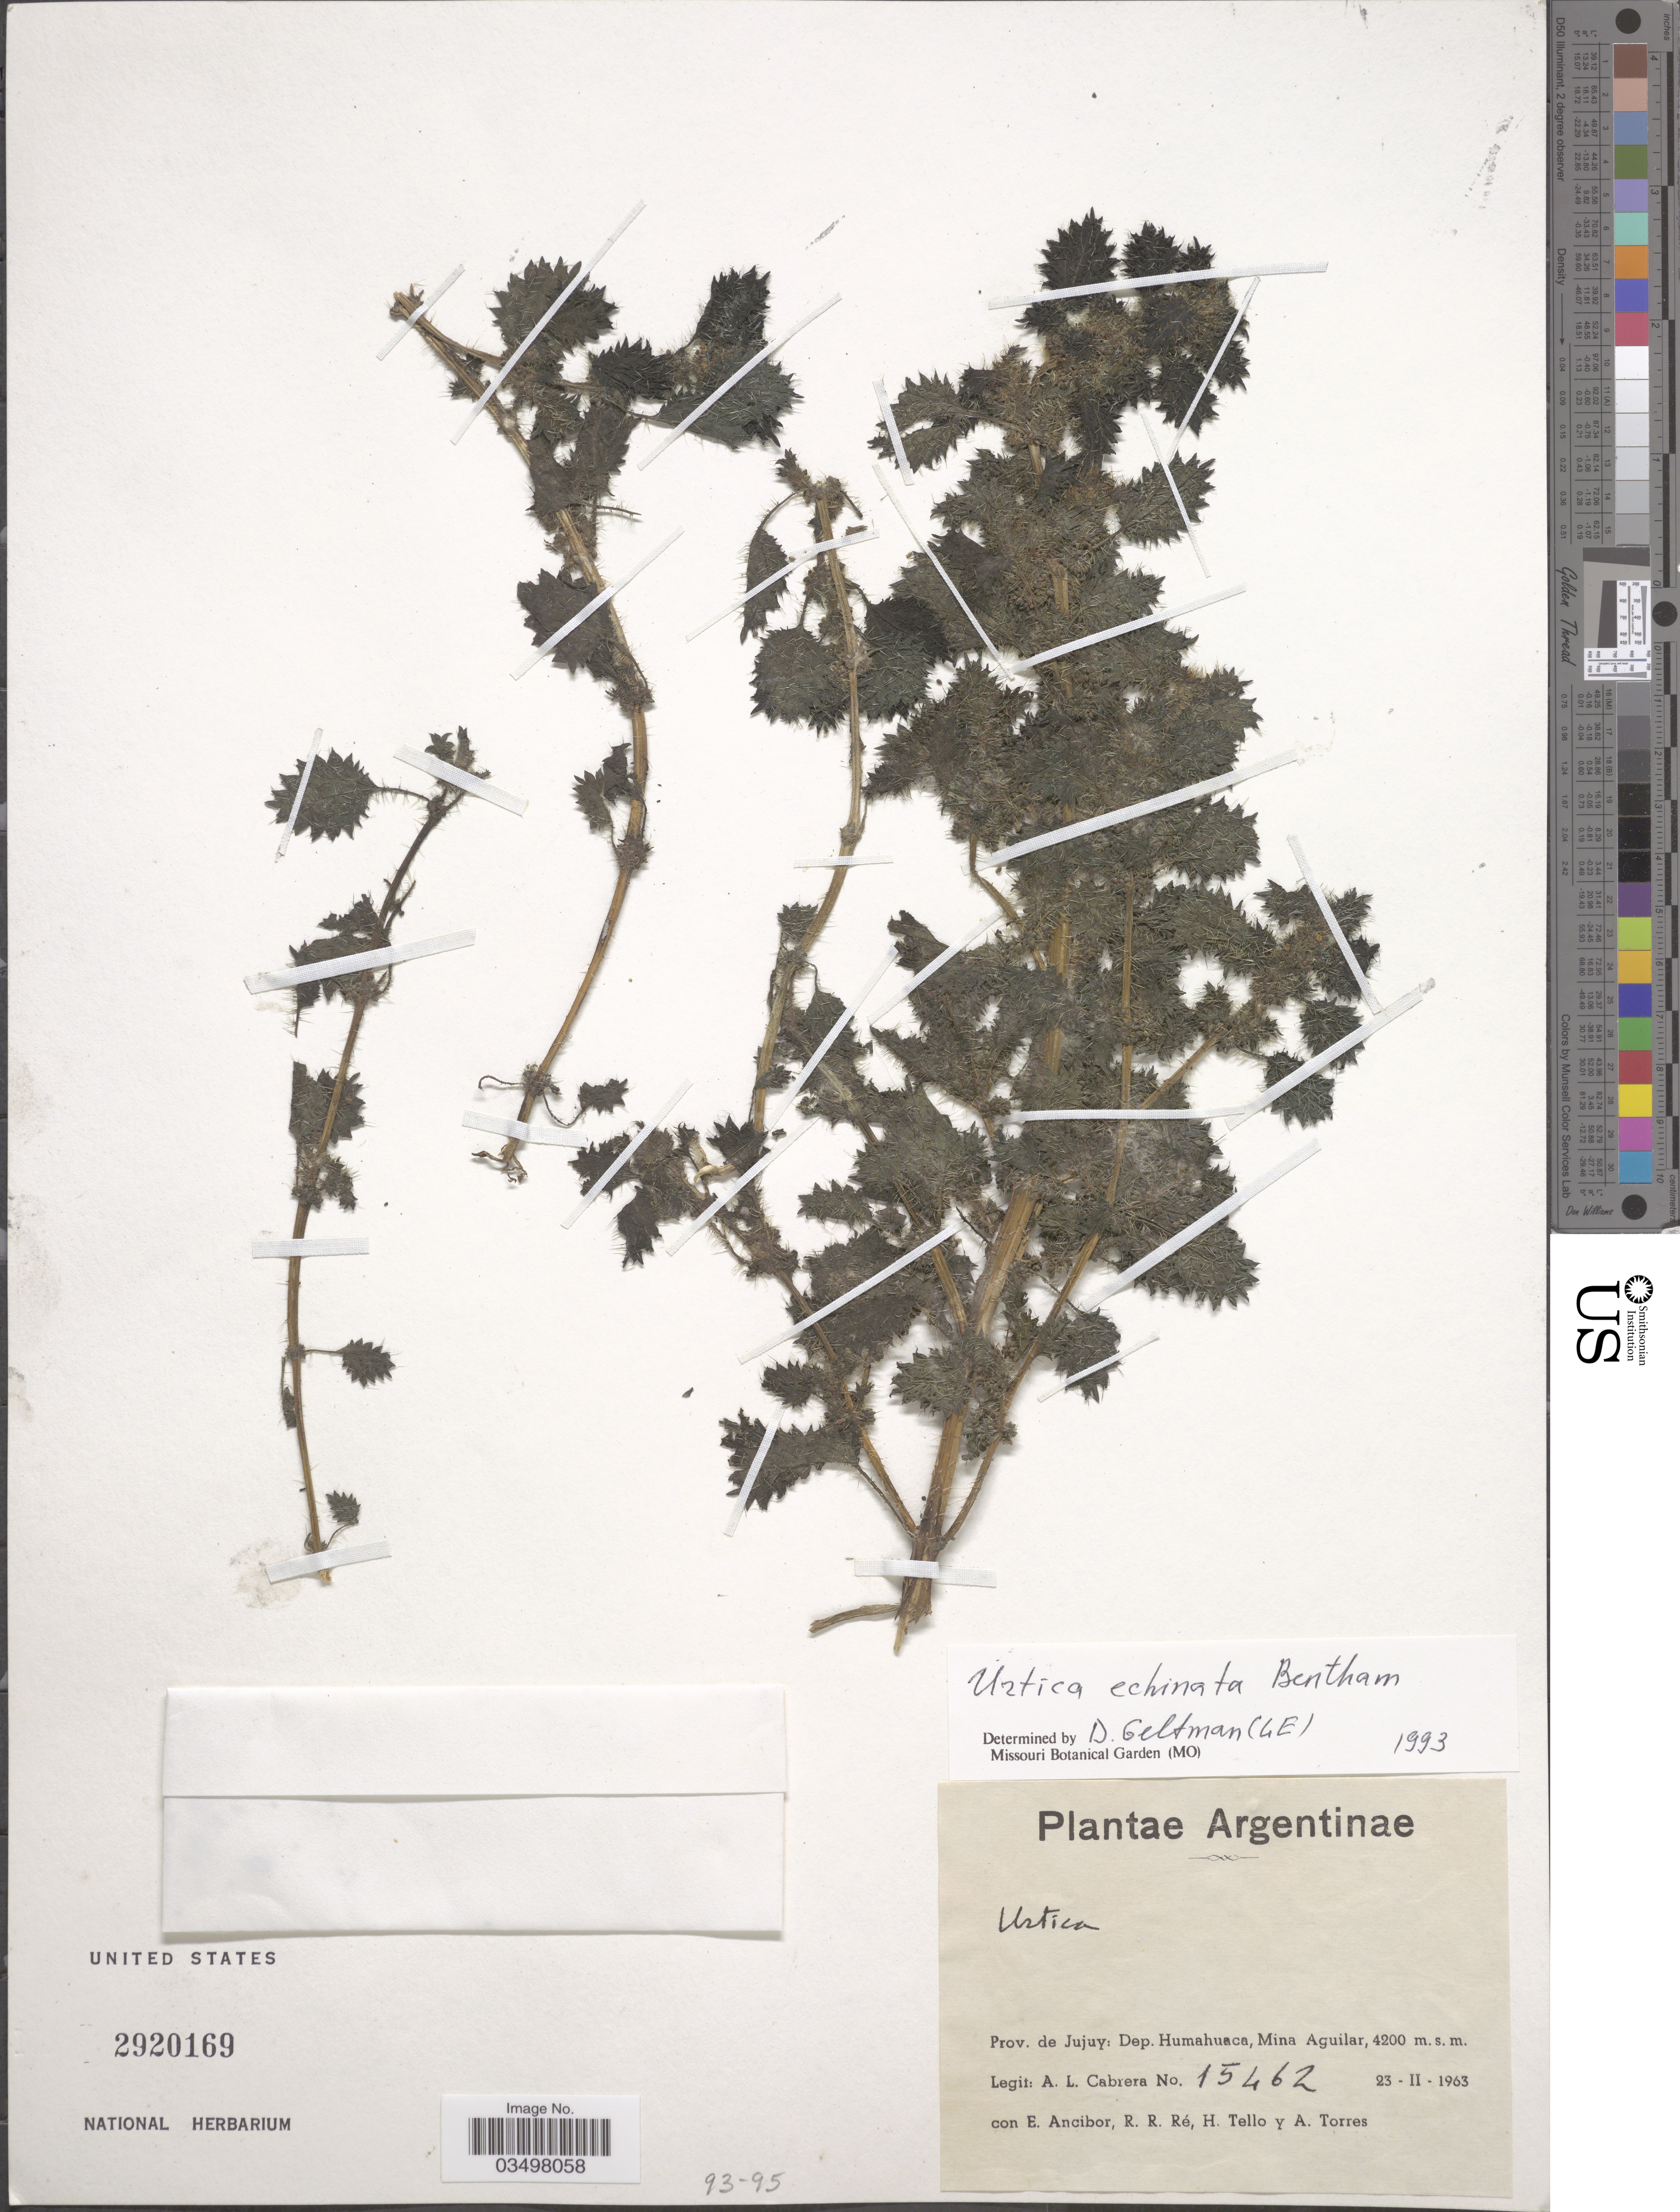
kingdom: Plantae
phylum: Tracheophyta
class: Magnoliopsida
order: Rosales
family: Urticaceae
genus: Urtica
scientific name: Urtica echinata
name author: Benth.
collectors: A. L. Cabrera, E. Ancibor, R. Re, H. Tello & A. Torres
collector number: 15462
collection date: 1963-11-23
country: Argentina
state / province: Jujuy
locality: Dep. Humahuaca, Mina Aguilar.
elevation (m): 4200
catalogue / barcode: US 2920169